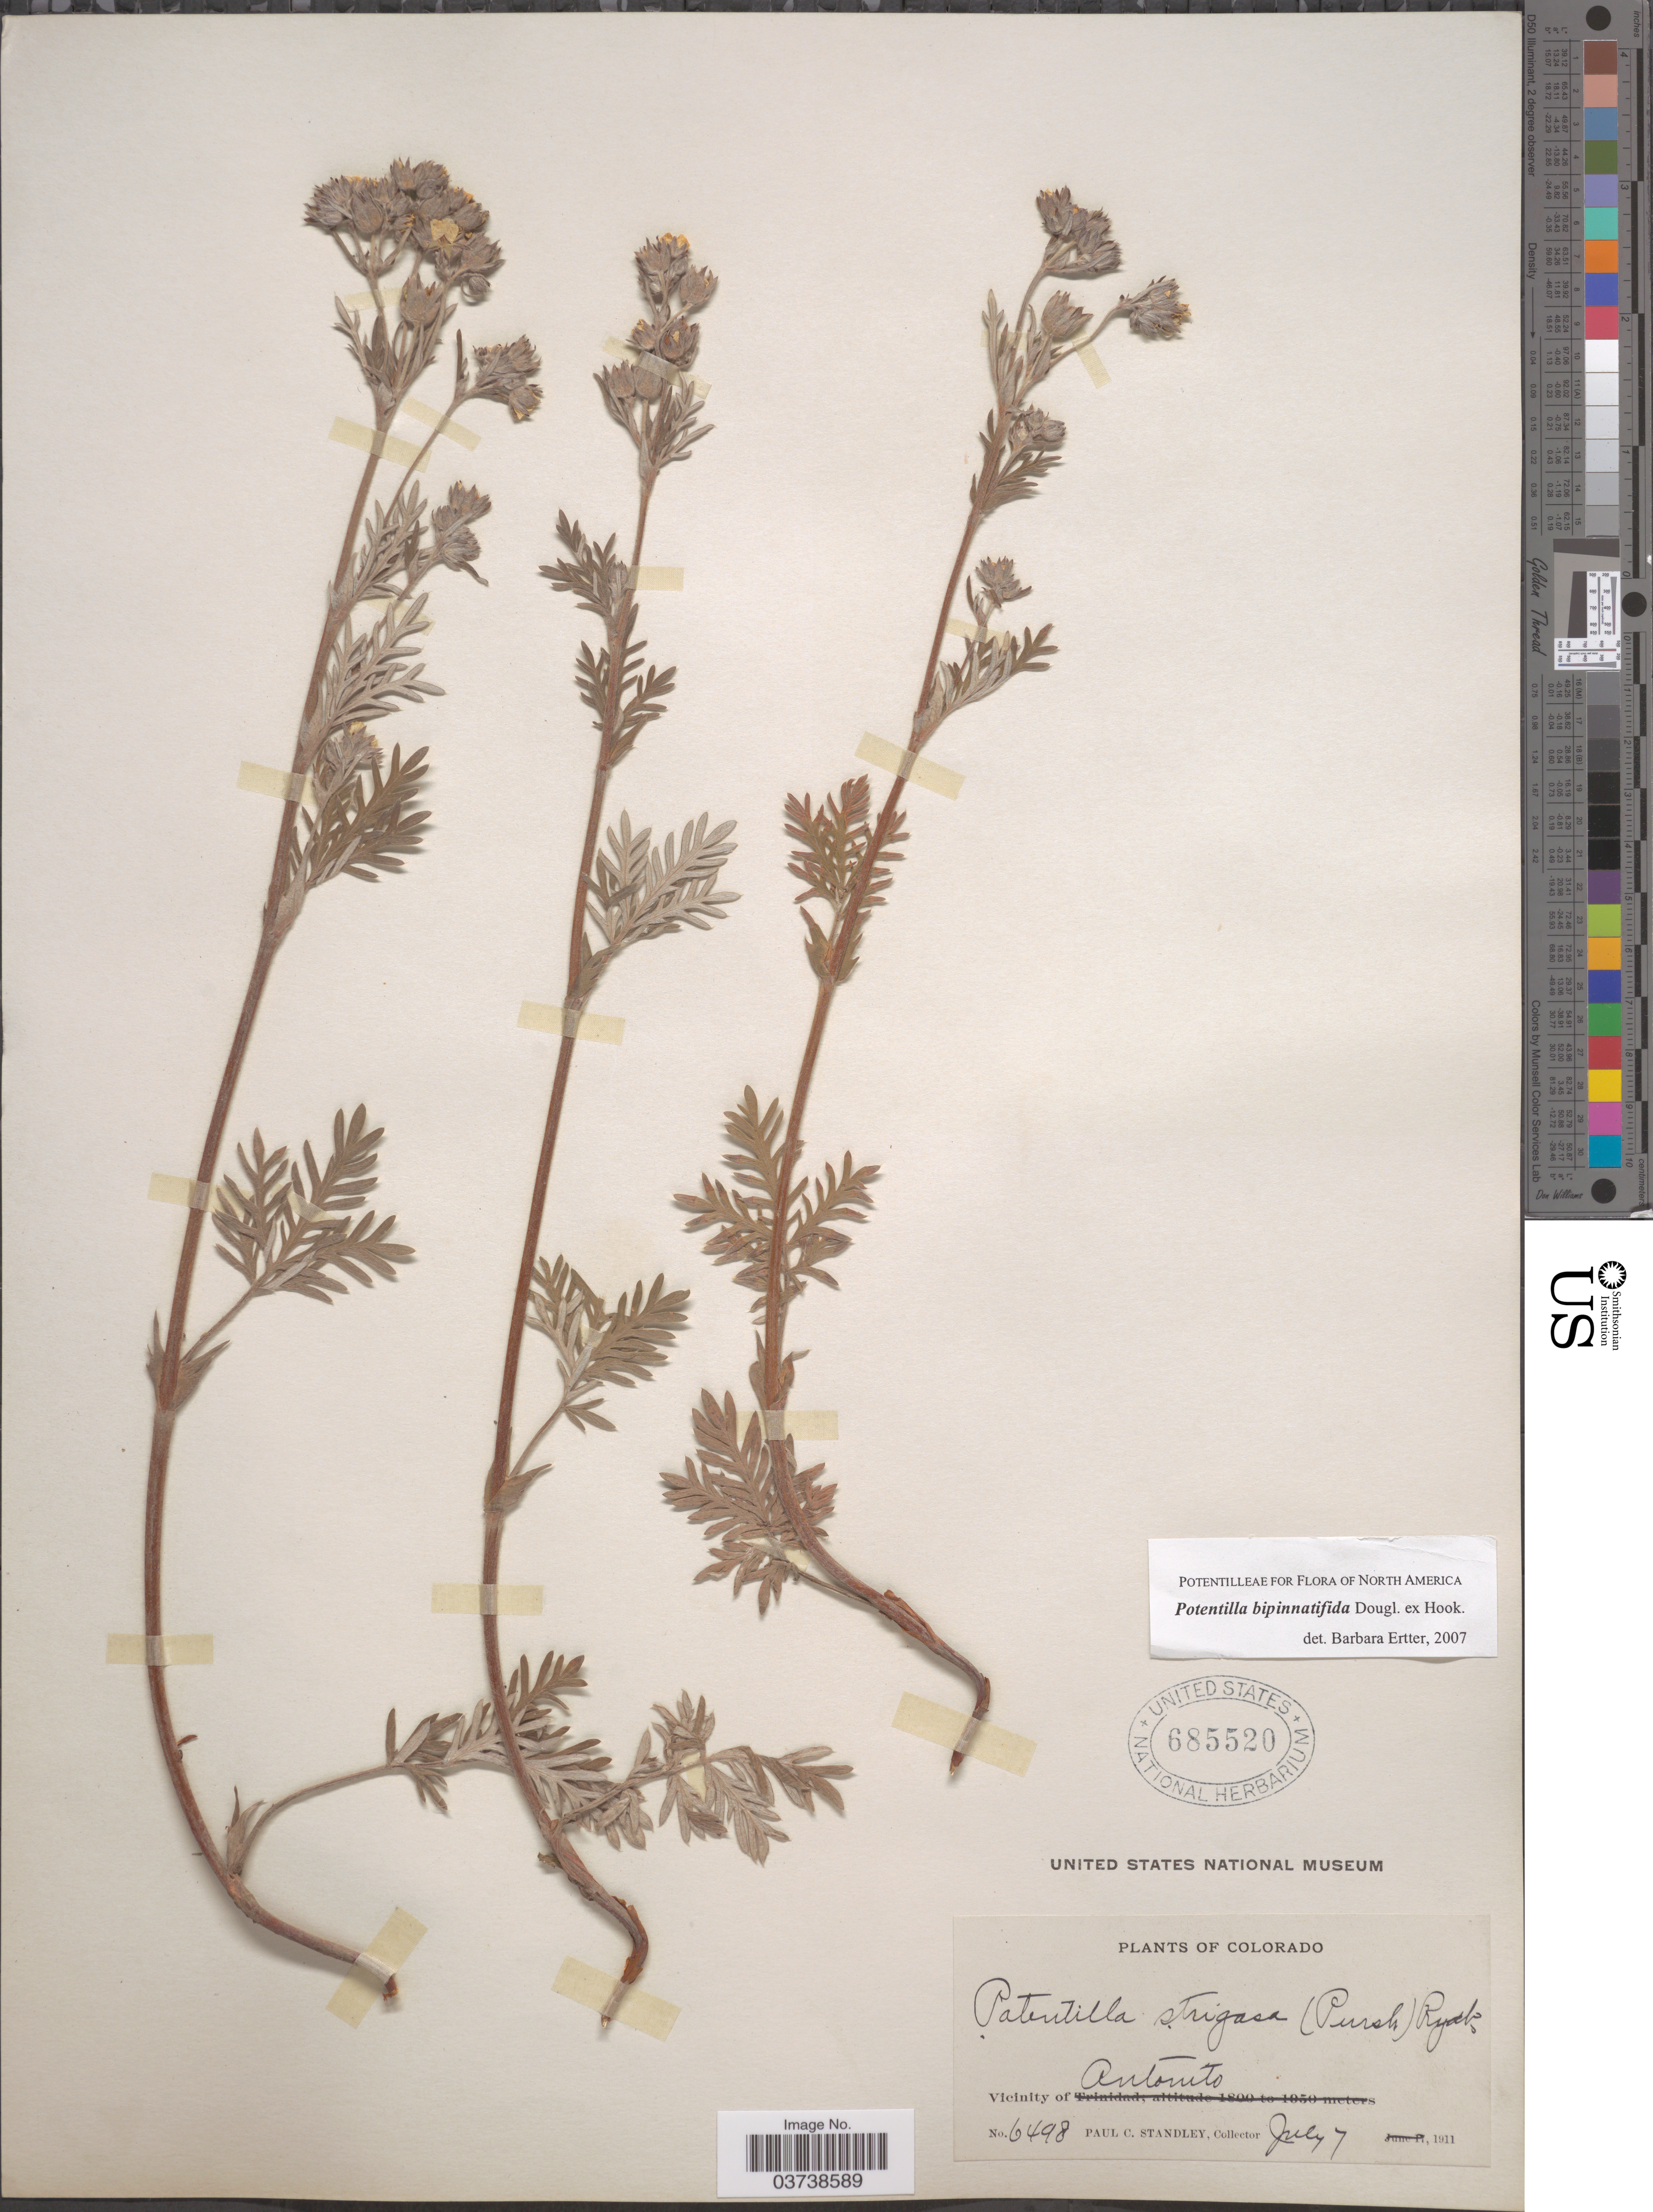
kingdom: Plantae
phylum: Tracheophyta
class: Magnoliopsida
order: Rosales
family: Rosaceae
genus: Potentilla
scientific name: Potentilla bipinnatifida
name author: Douglas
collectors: P. C. Standley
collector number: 6498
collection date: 1911-07-07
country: United States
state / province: Colorado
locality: Vicinity of Antonito.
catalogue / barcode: US 685520